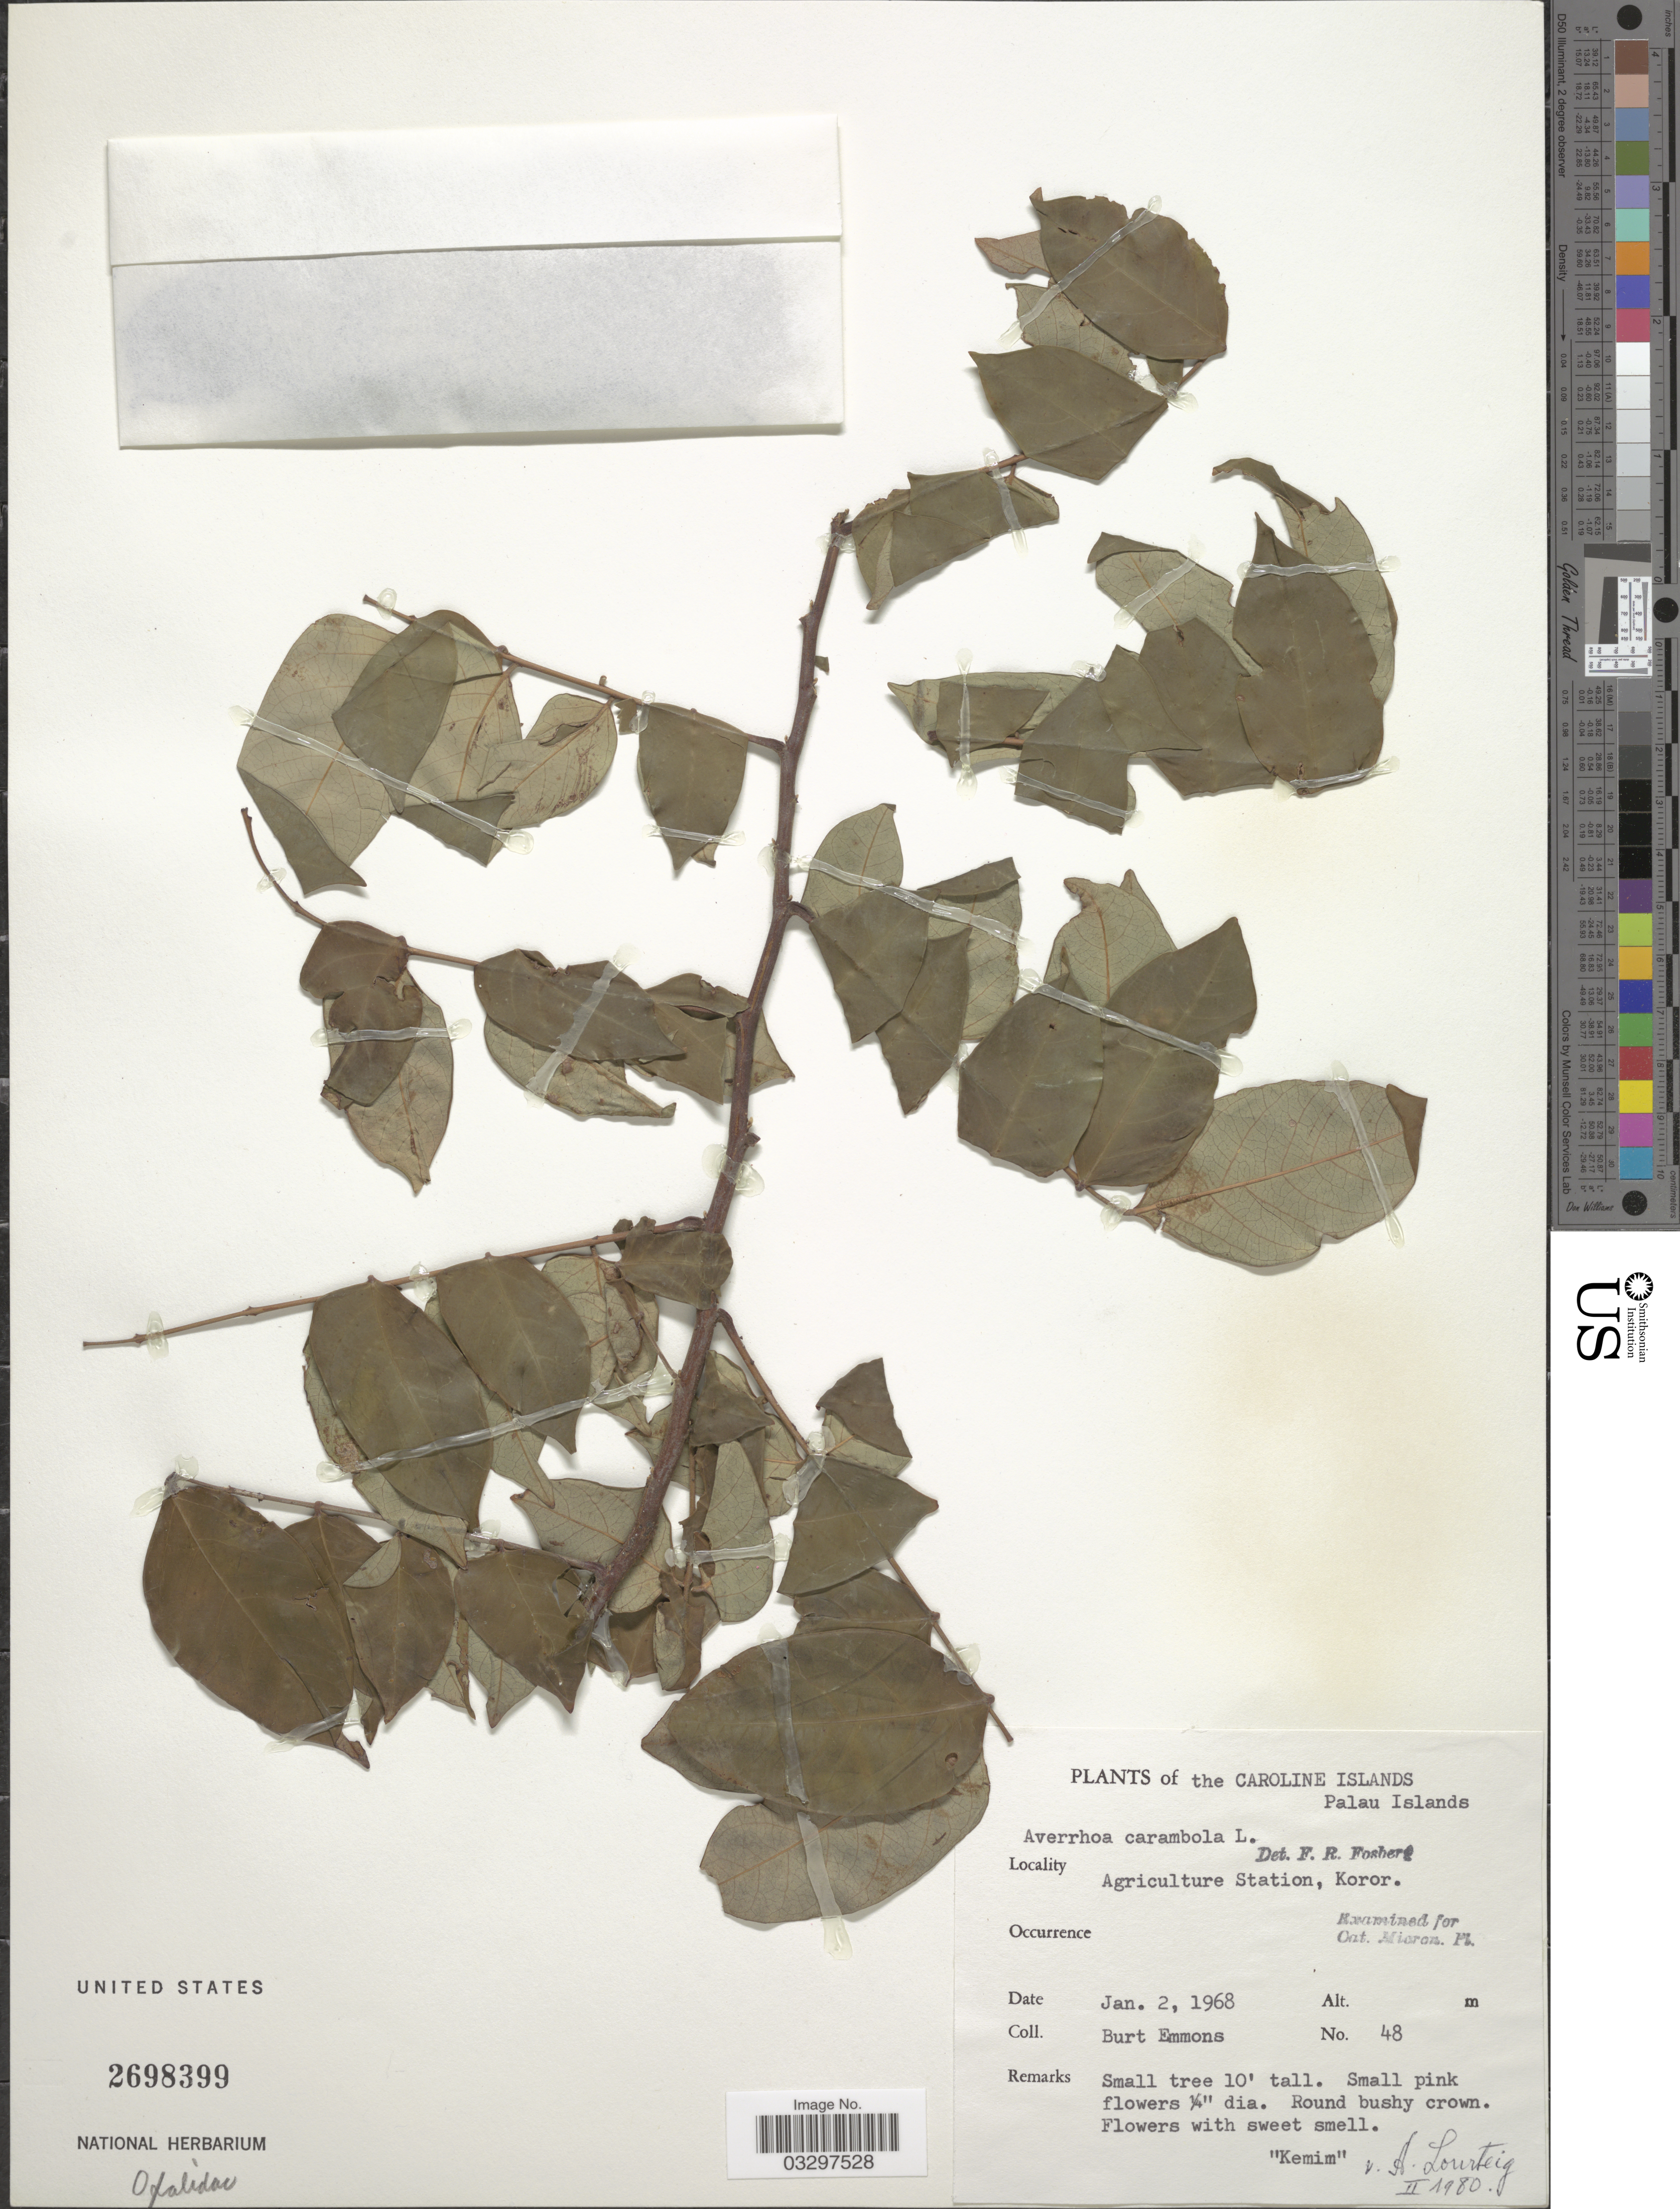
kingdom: Plantae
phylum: Tracheophyta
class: Magnoliopsida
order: Oxalidales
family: Oxalidaceae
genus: Averrhoa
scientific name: Averrhoa carambola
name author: L.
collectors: B. Emmons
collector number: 48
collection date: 1968-01-02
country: Palau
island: Oreor [Koror]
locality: The Caroline Islands, Palau Islands. Agriculture Station, Koror.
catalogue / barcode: US 2698399